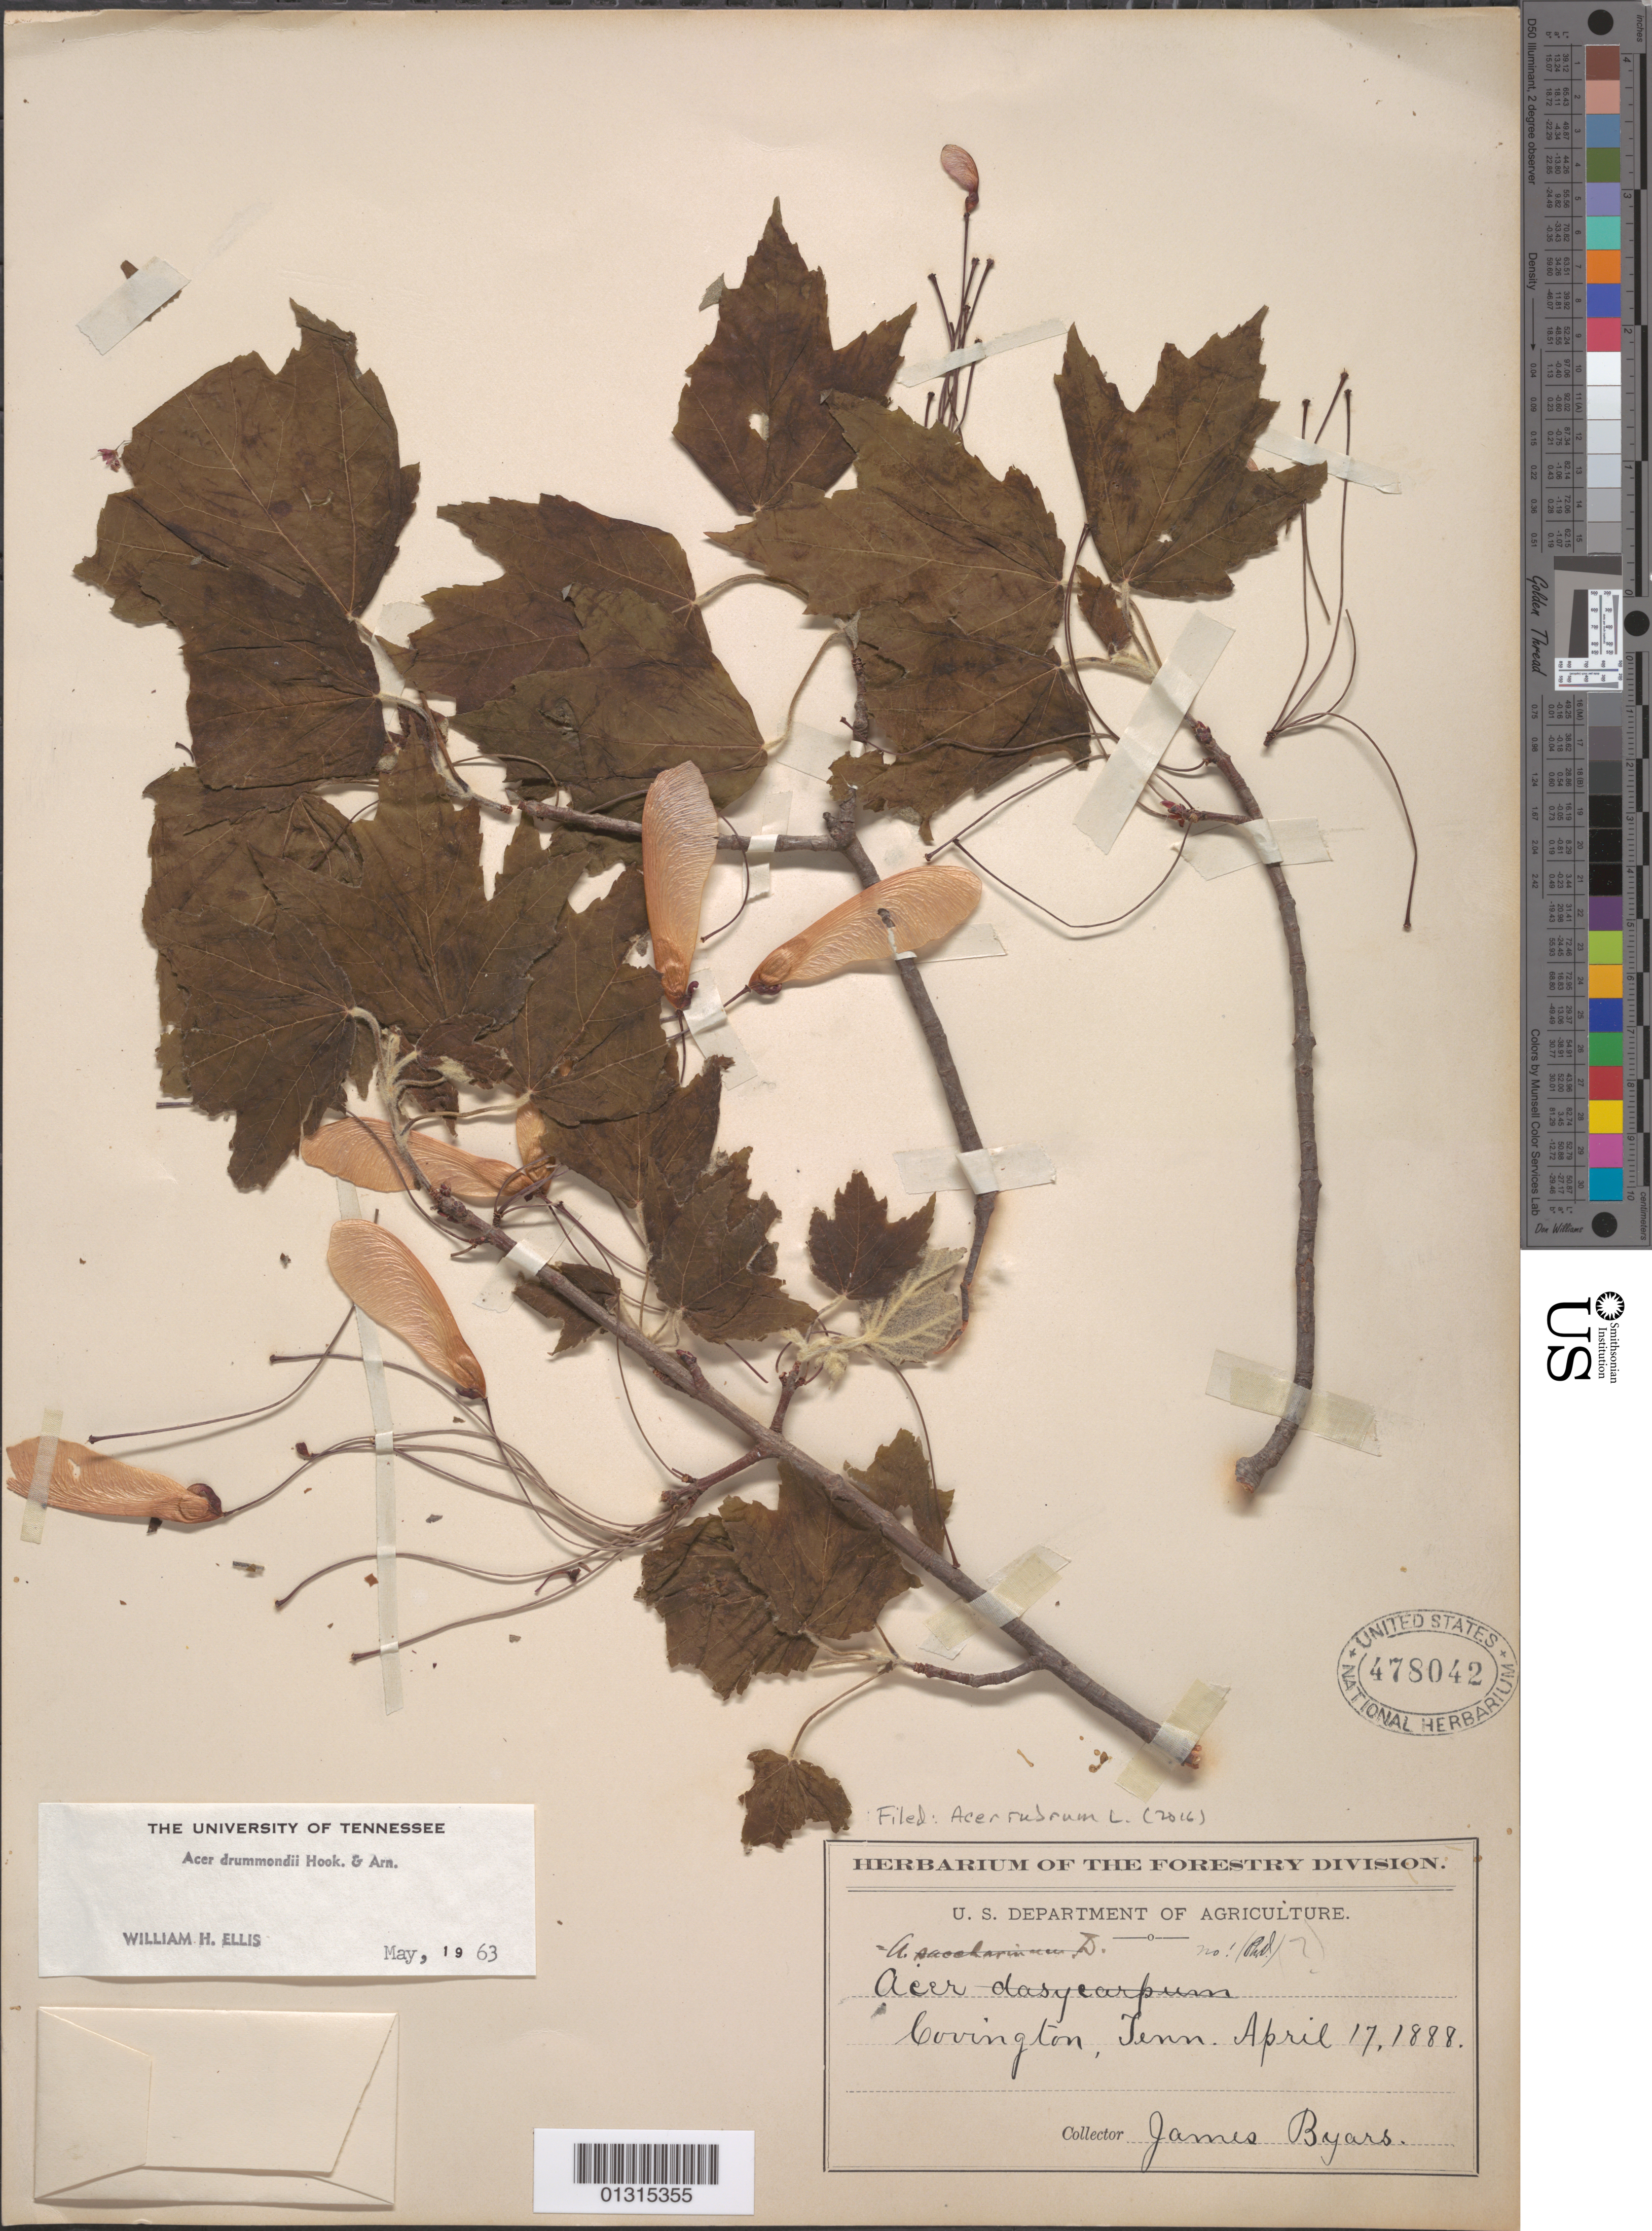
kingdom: Plantae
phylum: Tracheophyta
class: Magnoliopsida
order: Sapindales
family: Sapindaceae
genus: Acer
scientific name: Acer rubrum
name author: L.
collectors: J. Byars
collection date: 1888-04-17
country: United States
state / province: Tennessee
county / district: Tipton County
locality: Covington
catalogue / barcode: US 478042